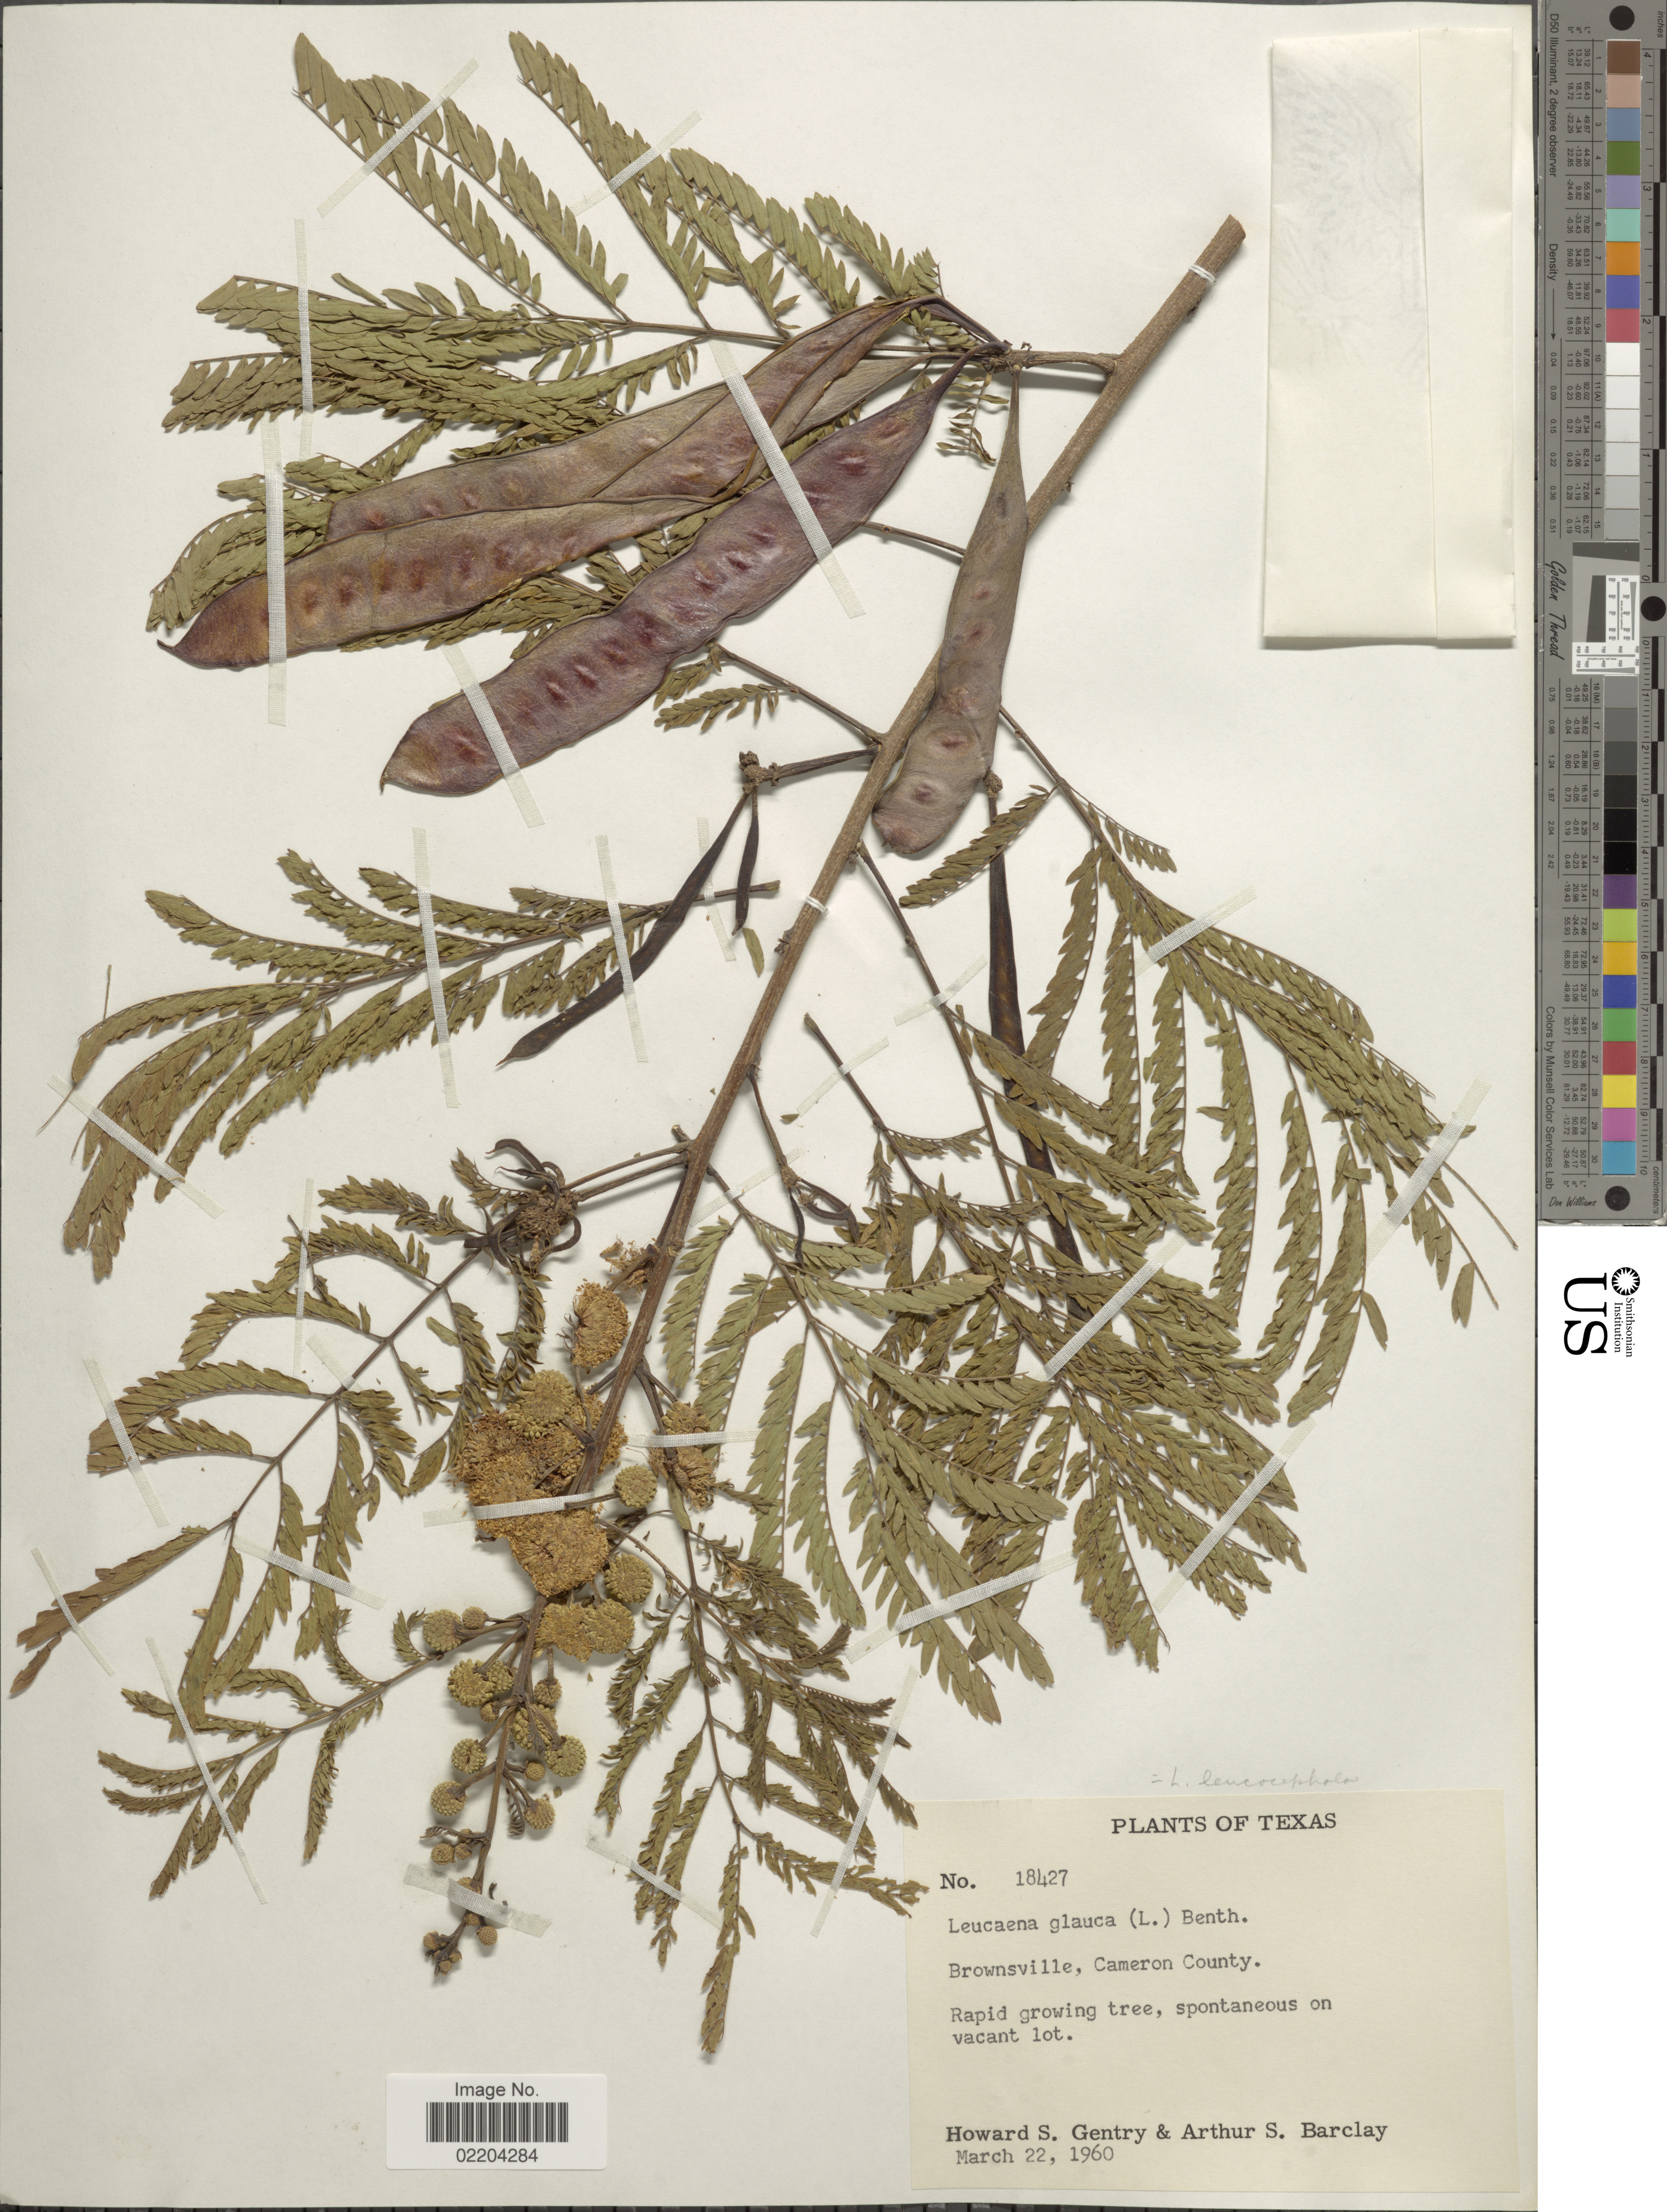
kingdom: Plantae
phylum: Tracheophyta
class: Magnoliopsida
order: Fabales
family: Fabaceae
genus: Leucaena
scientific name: Leucaena glauca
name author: (L.) Benth.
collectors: H. S. Gentry & A. S. Barclay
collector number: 18427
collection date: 1960-03-22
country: United States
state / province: Texas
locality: Brownsville, Cameron County.